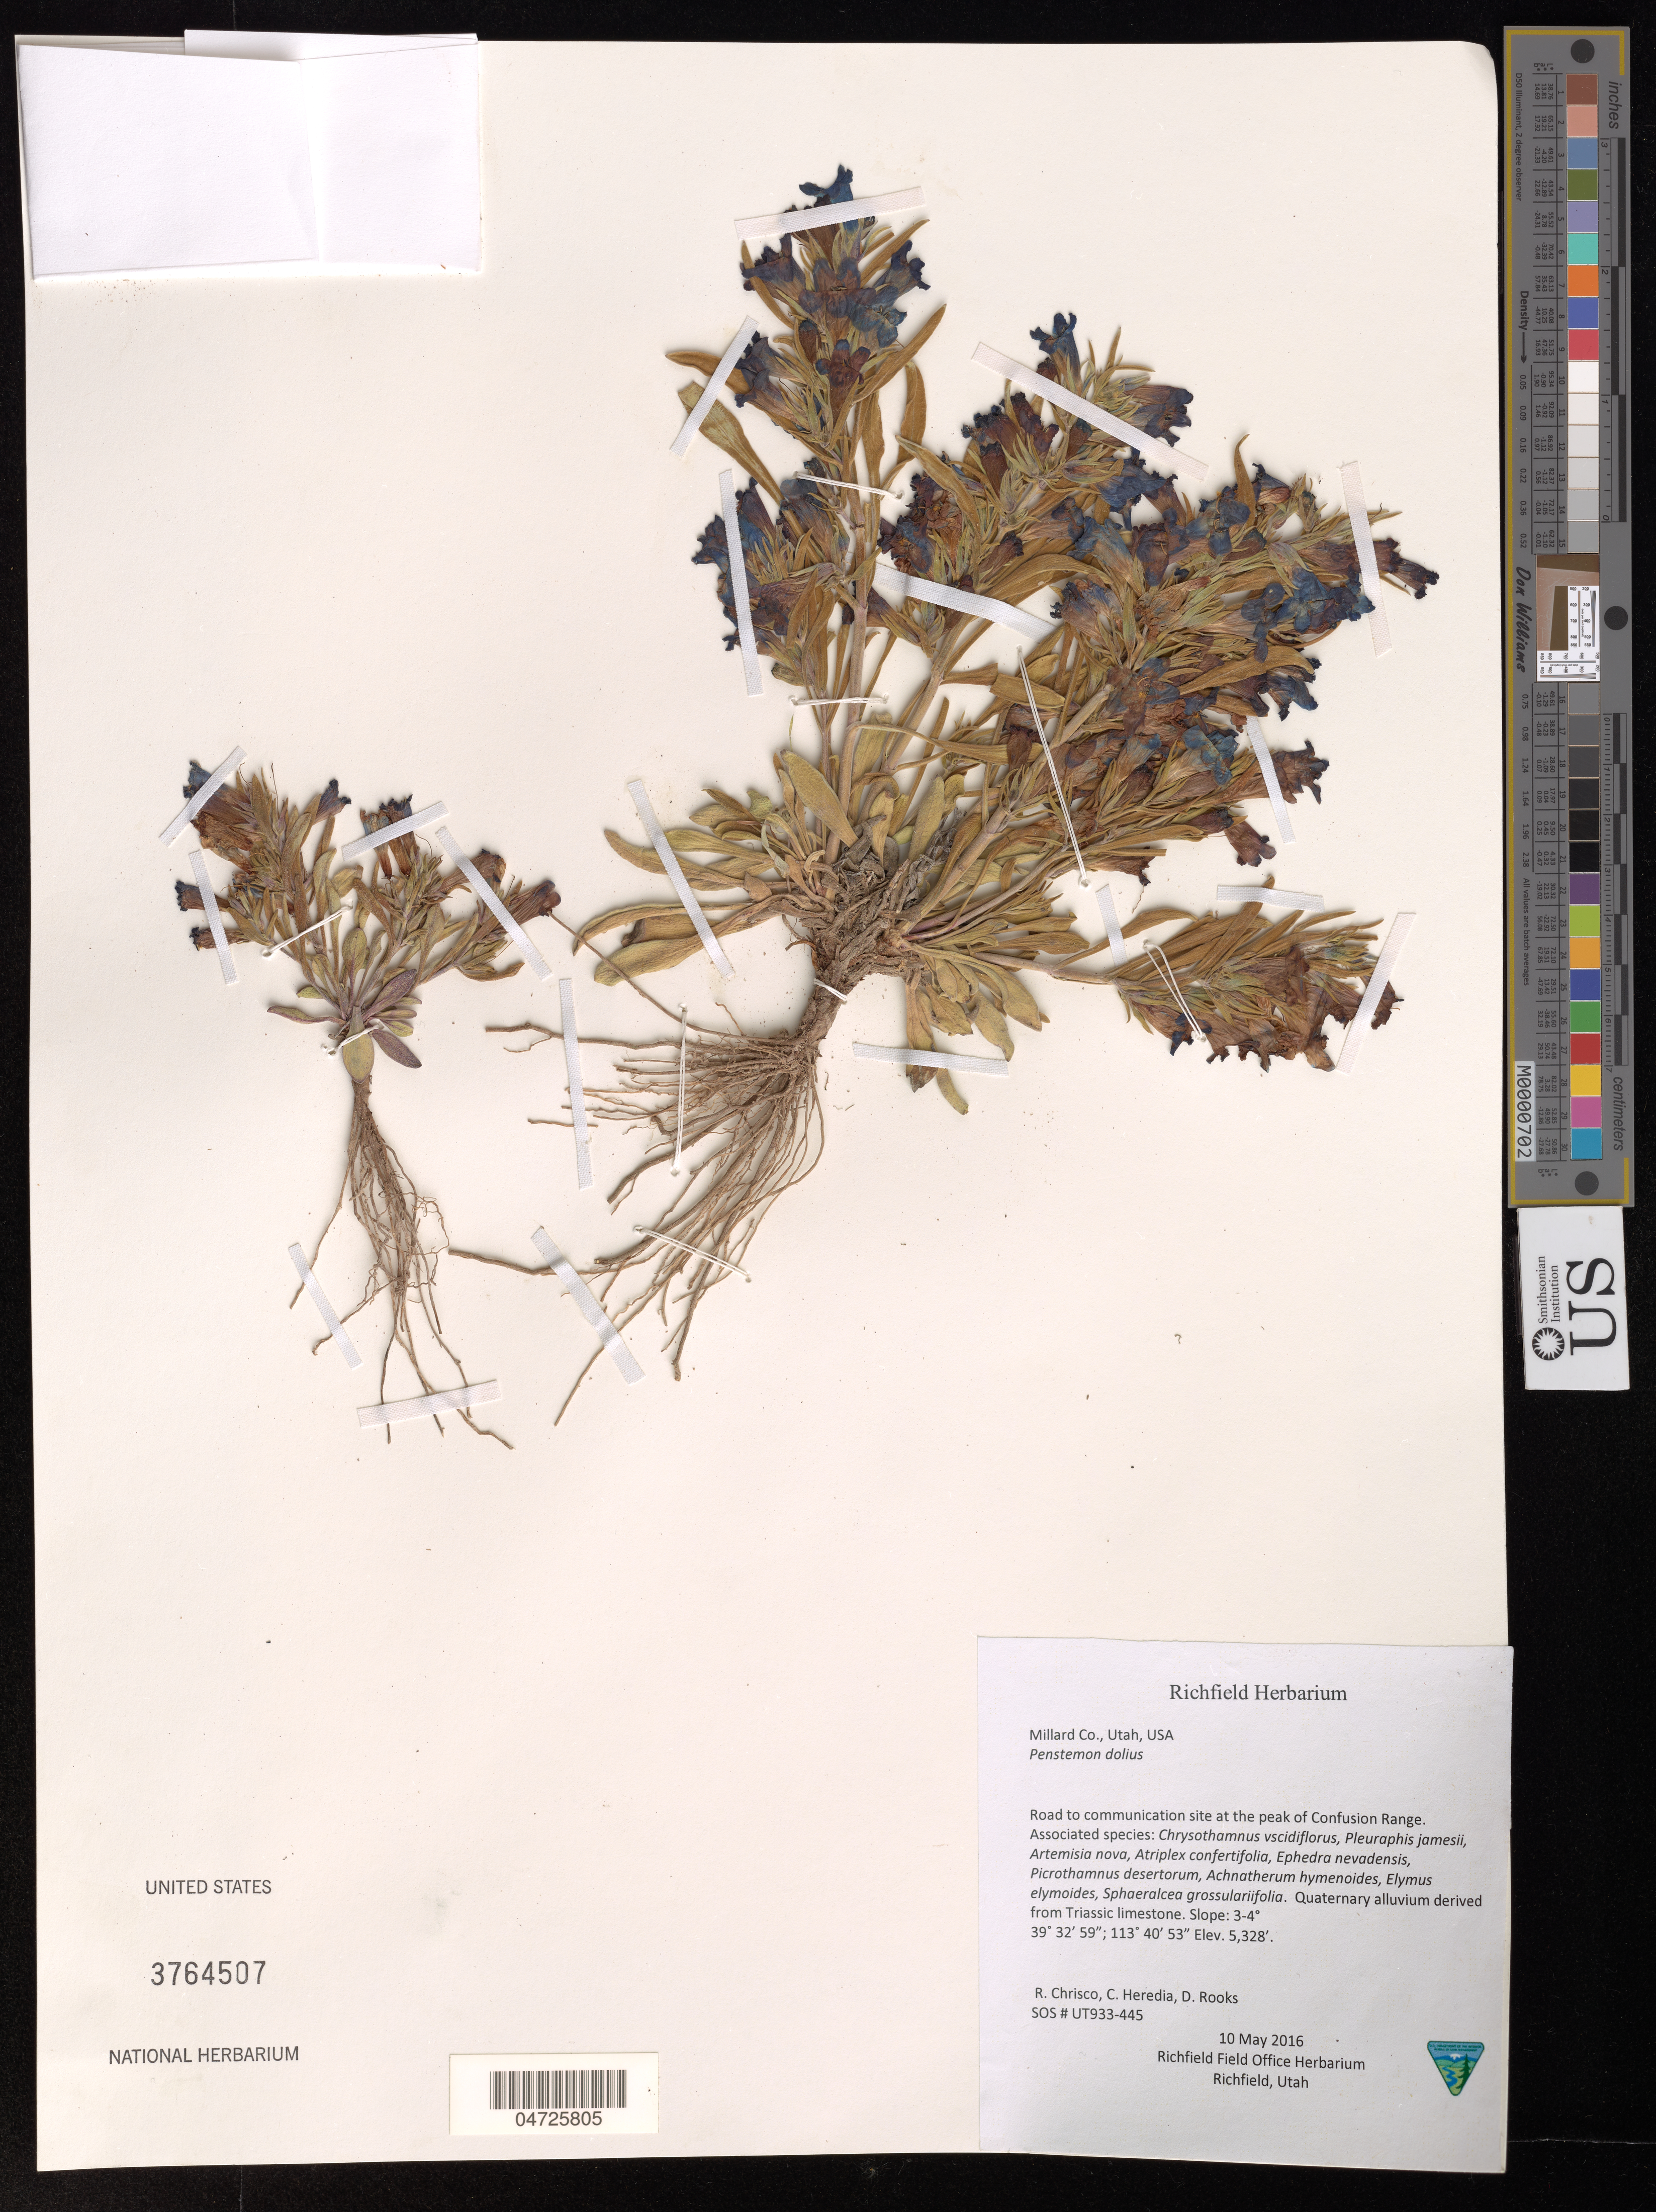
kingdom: Plantae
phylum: Tracheophyta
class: Magnoliopsida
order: Lamiales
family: Plantaginaceae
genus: Penstemon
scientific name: Penstemon dolius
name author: M.E. Jones & Pennell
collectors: R. Chrisco, C. Heredia & D. Rooks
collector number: UT933-445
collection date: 2016-05-10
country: United States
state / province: Utah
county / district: Millard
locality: Millard Co. Road to communication site at the peak of Confusion Range.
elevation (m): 1624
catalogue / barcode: US 3764507